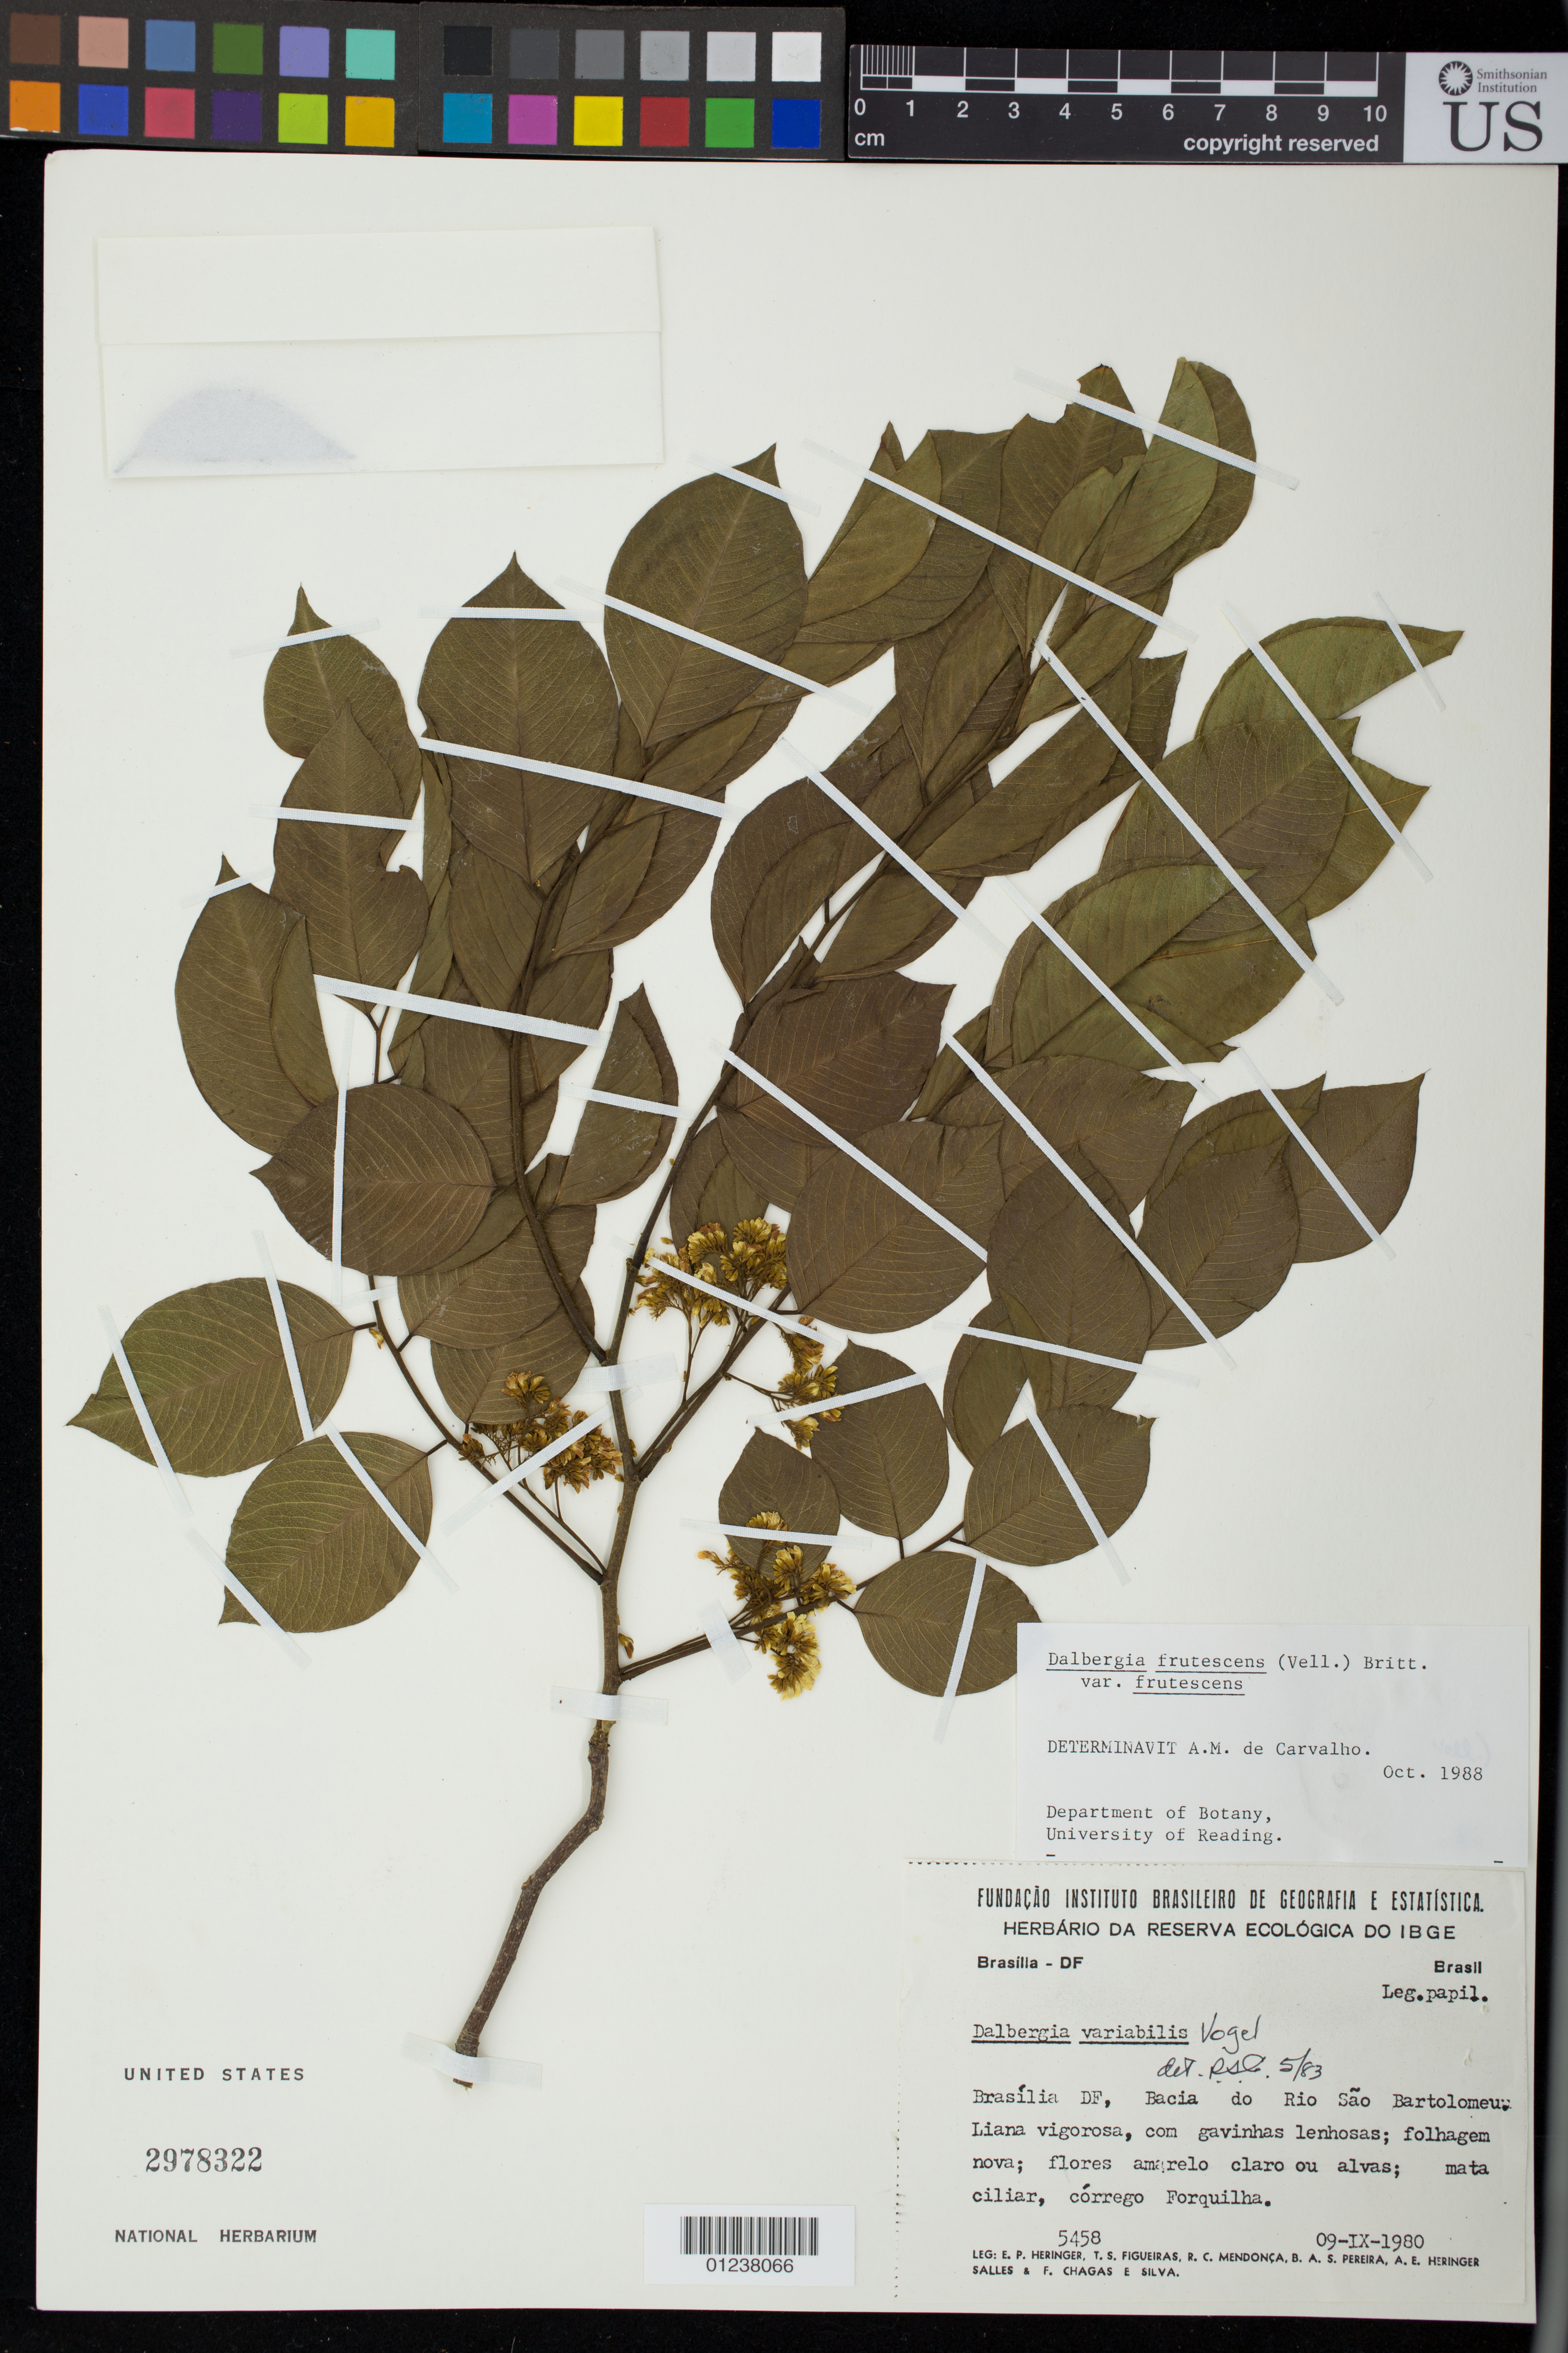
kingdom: Plantae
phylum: Tracheophyta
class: Magnoliopsida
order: Fabales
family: Fabaceae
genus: Dalbergia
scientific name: Dalbergia frutescens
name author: (Vell.) Britton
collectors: E. P. Heringer, T. S. Figueiras, R. C. Mendonça, B. A. S. Pereira, A. E. Heringer Salles & F. Chagas e Silva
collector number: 5458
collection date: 1980-09-09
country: Brazil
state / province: Distrito Federal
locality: Brasilia DF, Bacia do Rio Sao Bartolomeu.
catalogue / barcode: US 2978322